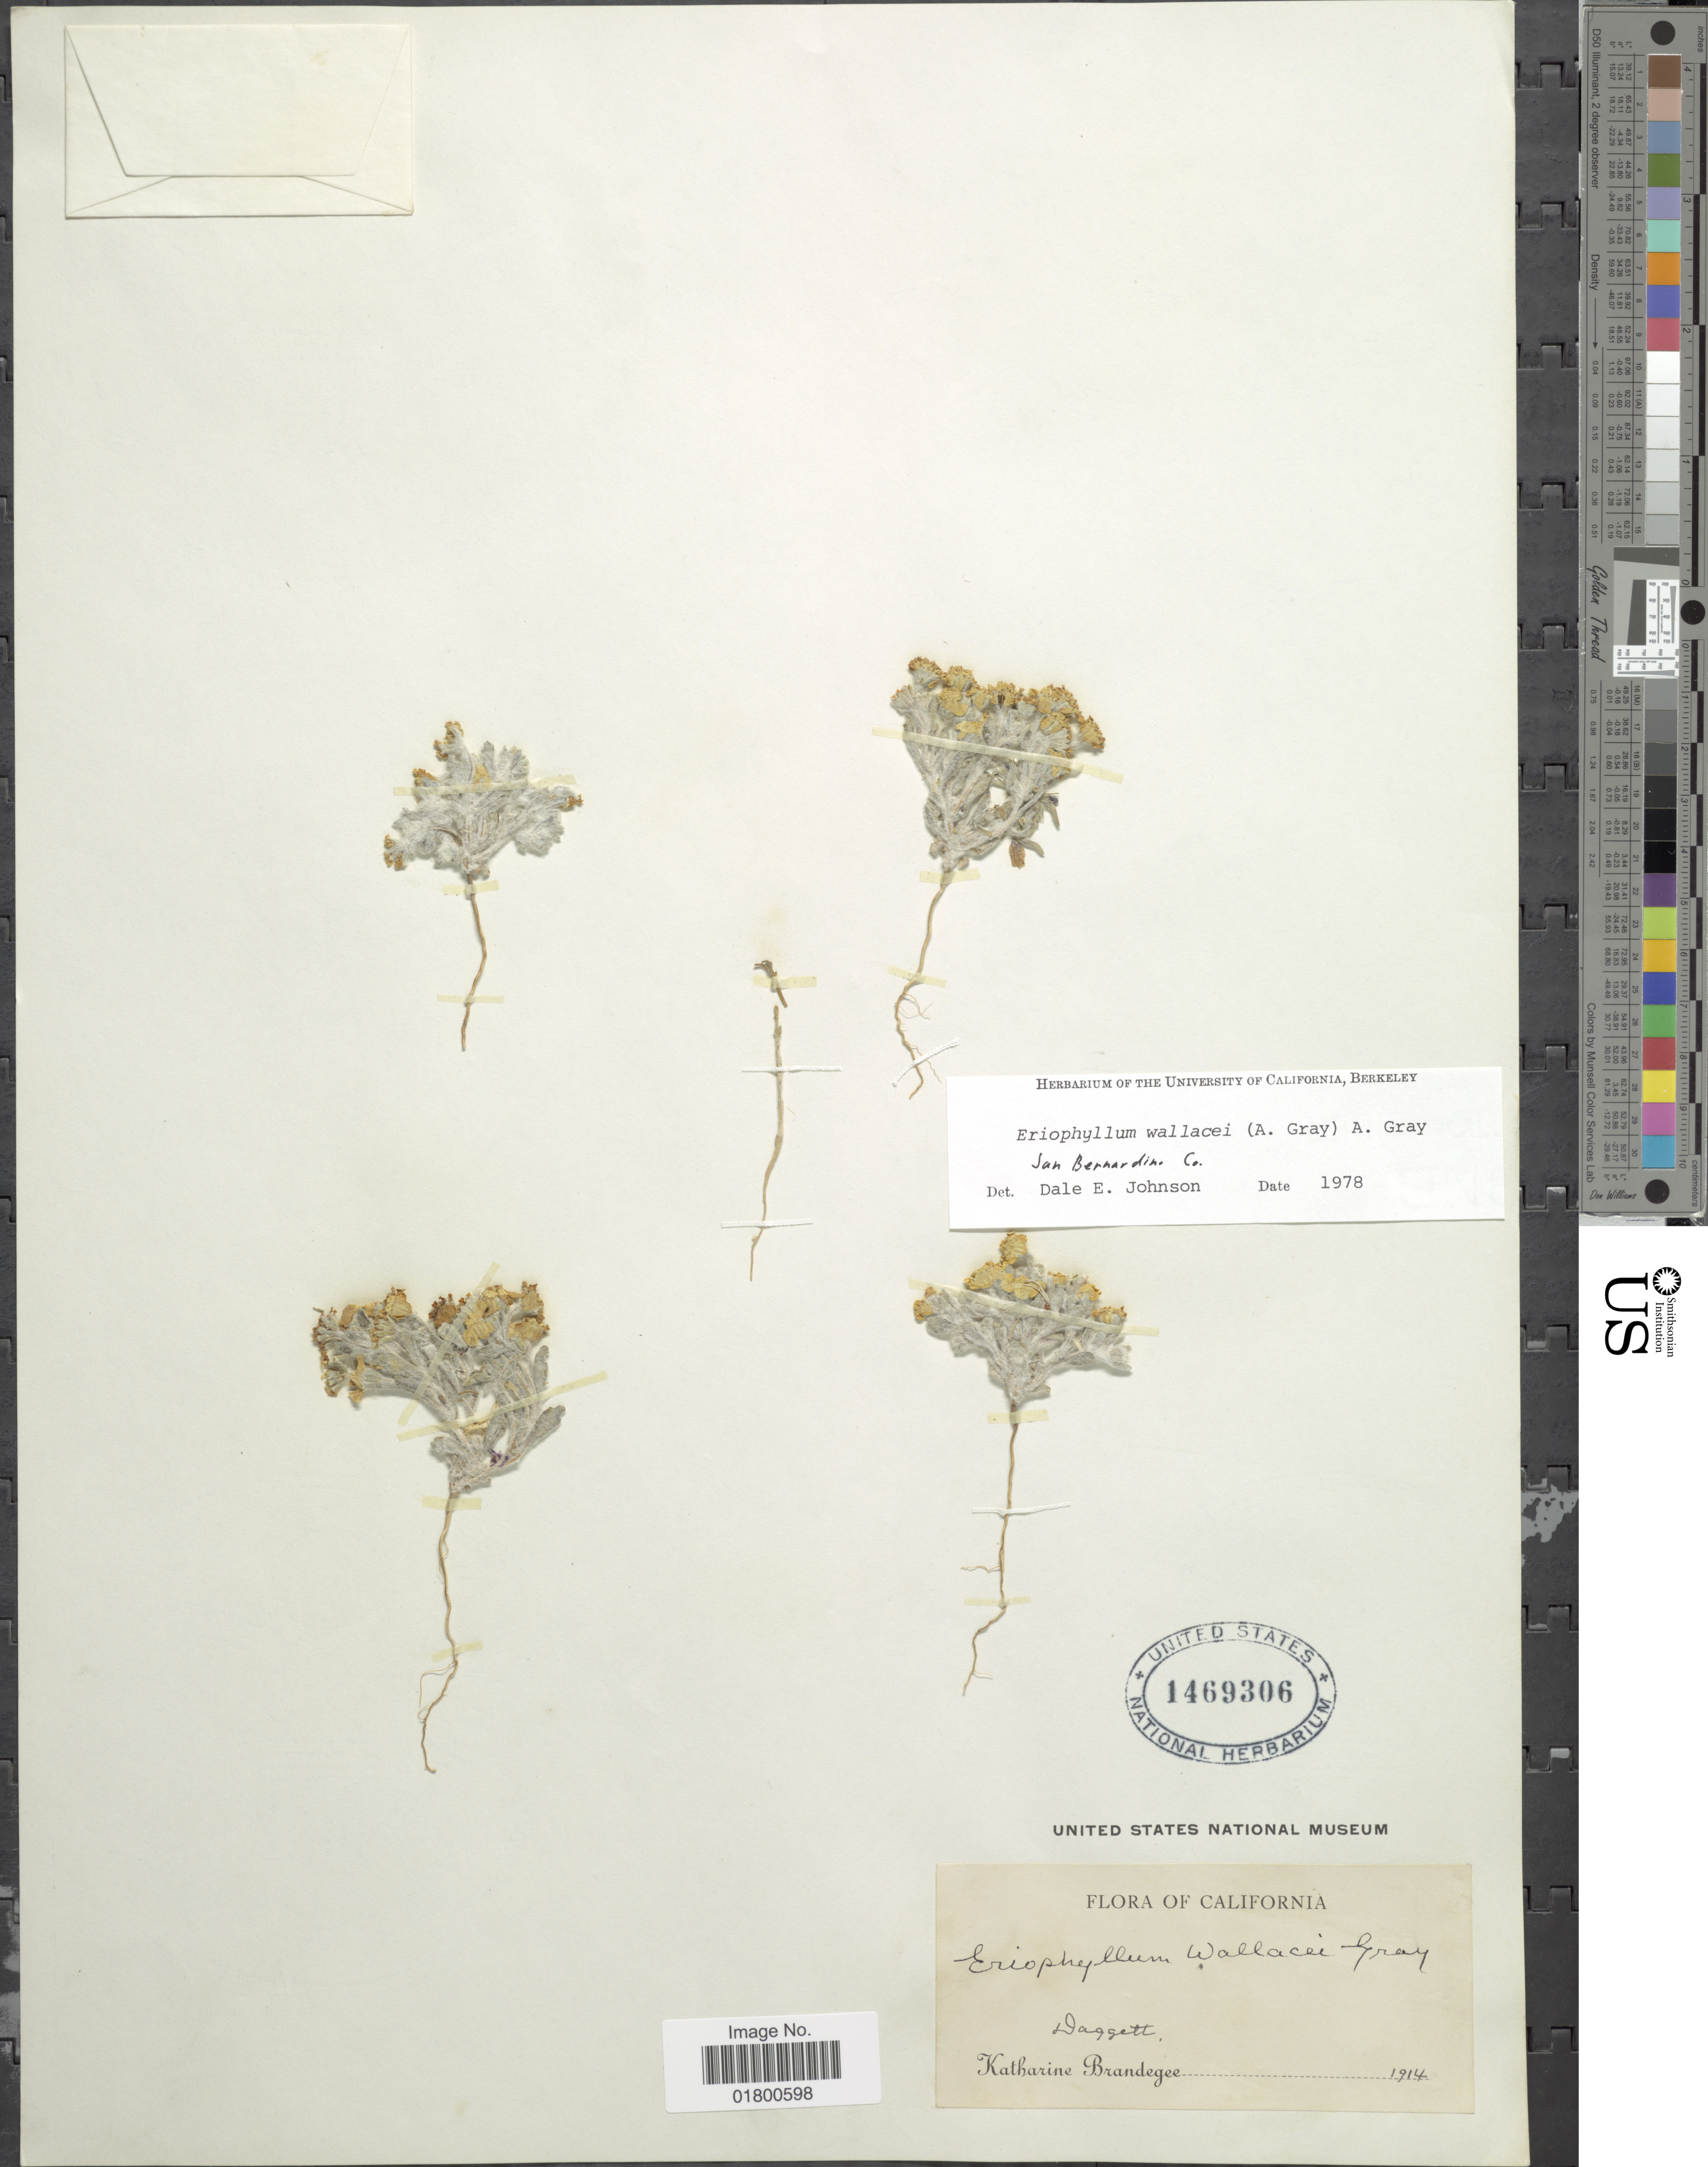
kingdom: Plantae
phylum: Tracheophyta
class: Magnoliopsida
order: Asterales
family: Asteraceae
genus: Eriophyllum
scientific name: Eriophyllum wallacei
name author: (A. Gray) A. Gray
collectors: M. K. Brandegee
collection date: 1914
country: United States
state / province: California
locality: Daggett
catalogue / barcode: US 1469306